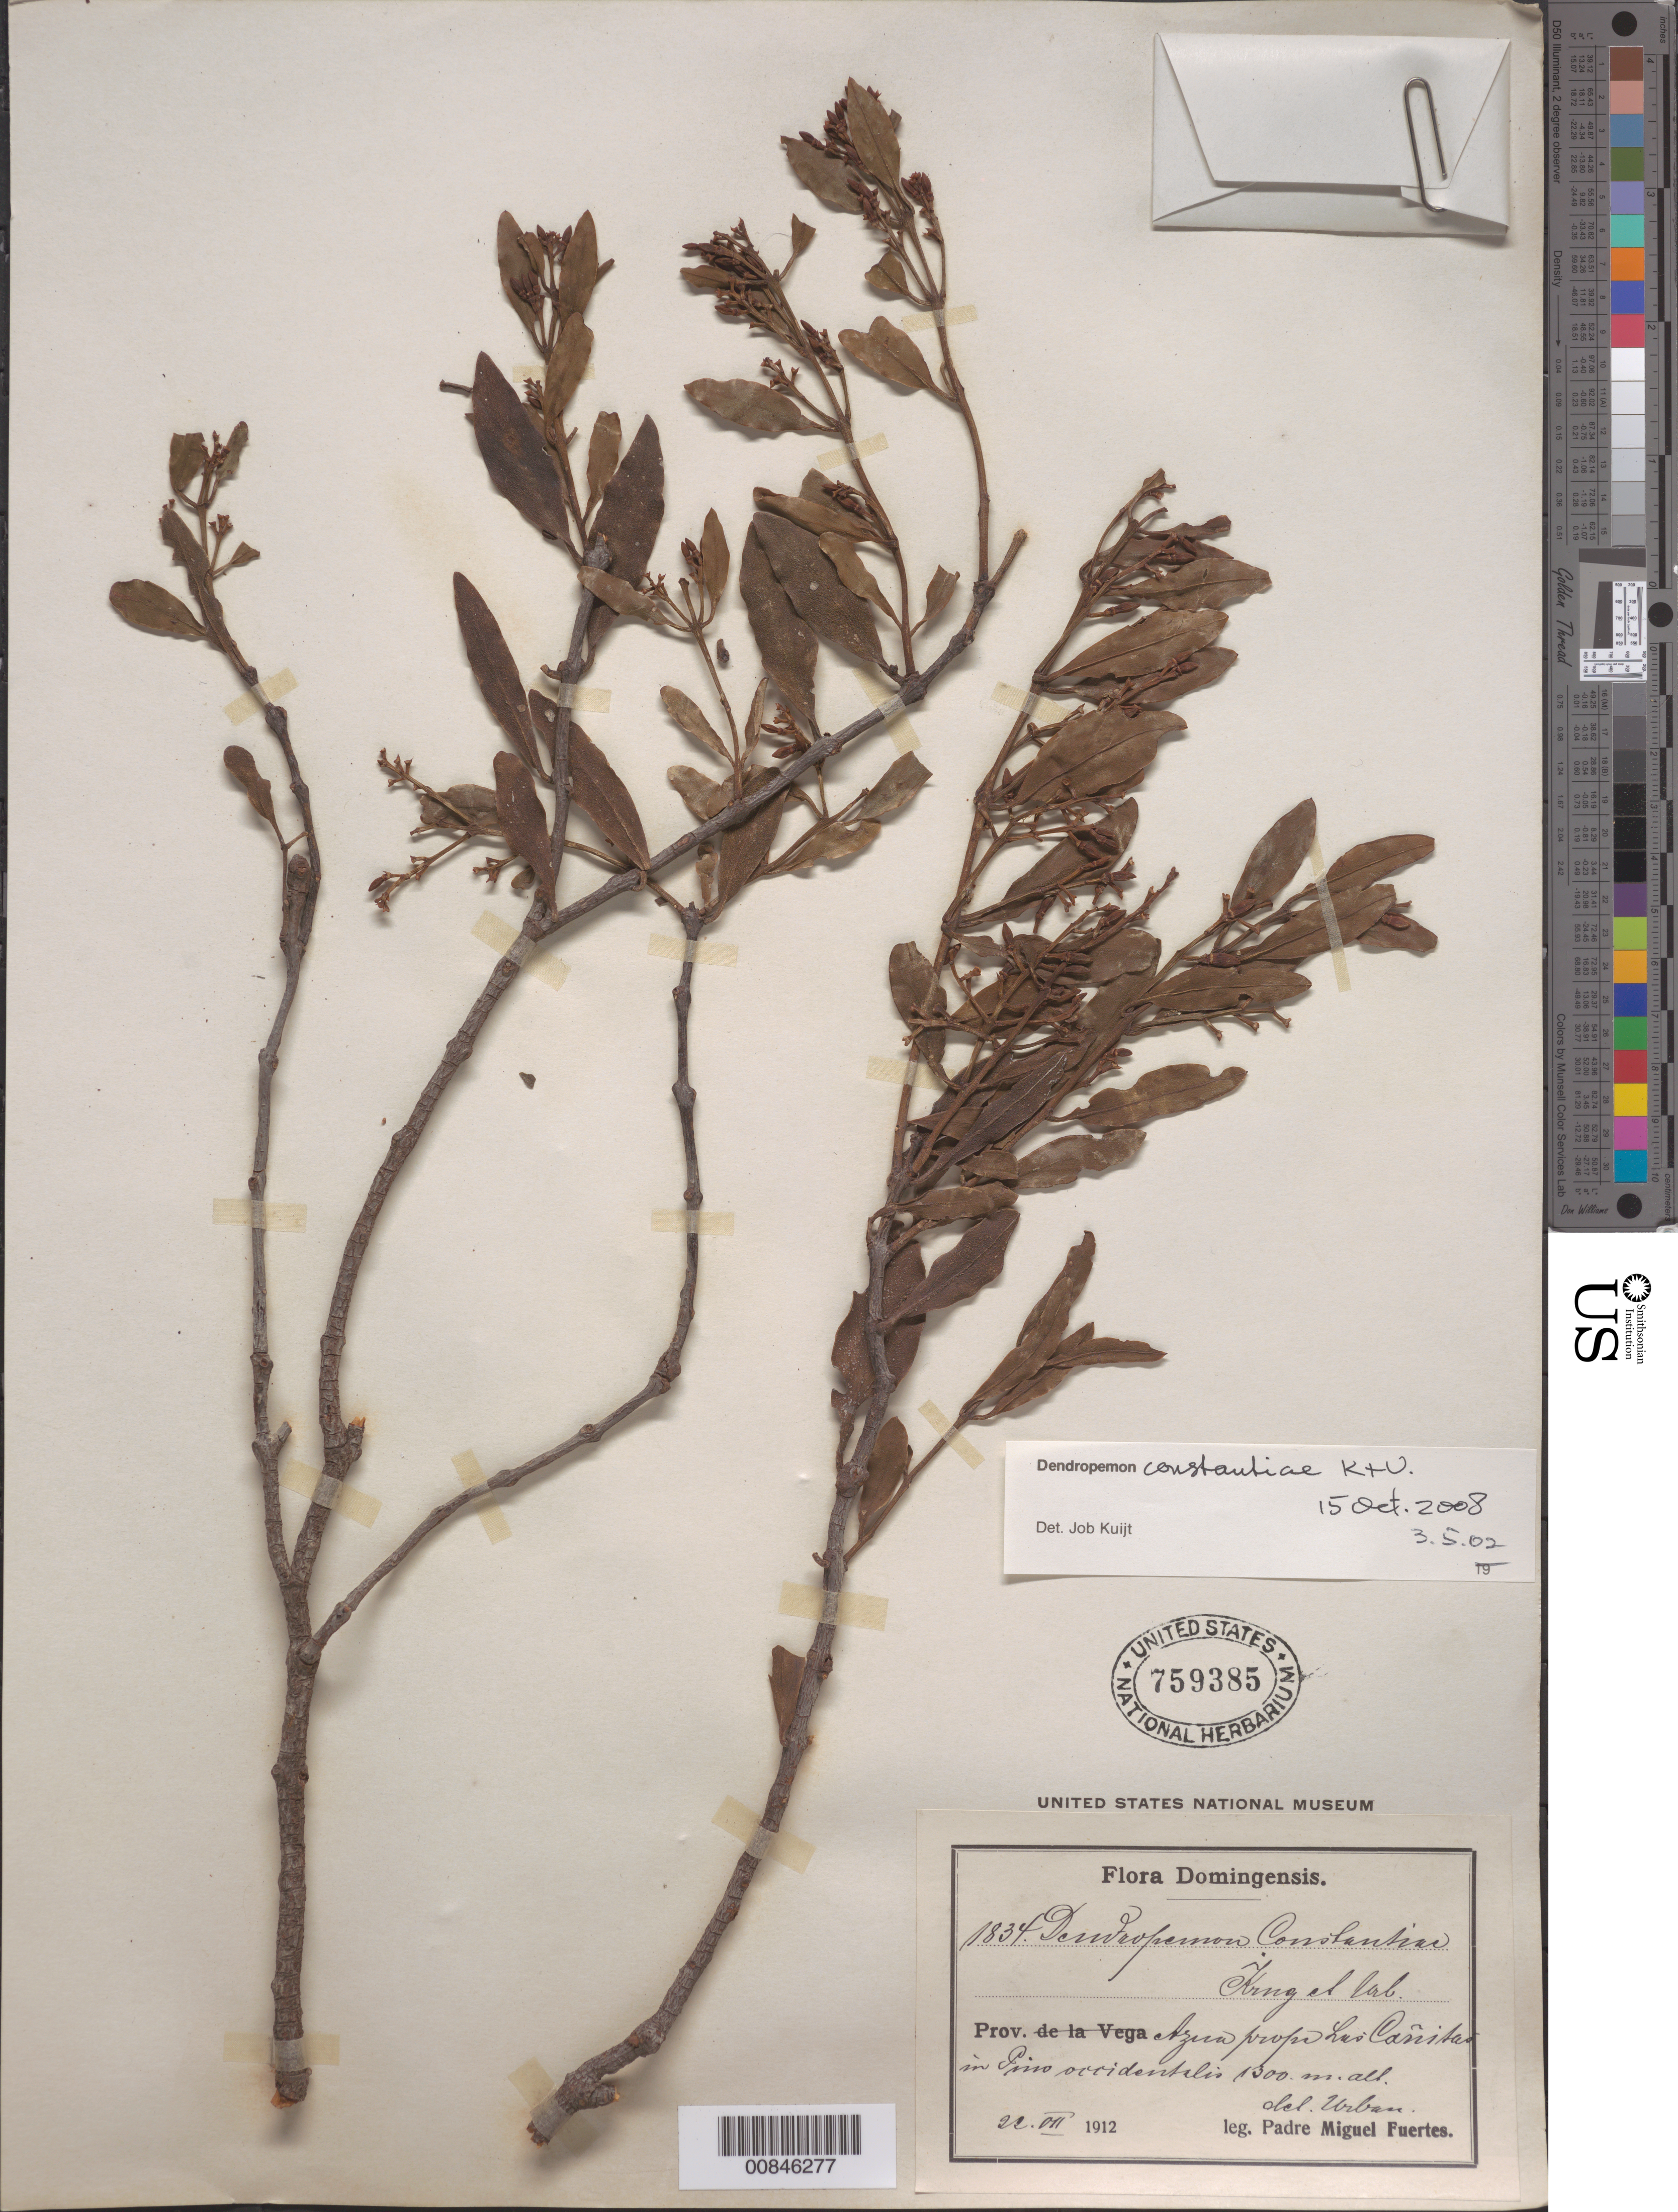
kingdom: Plantae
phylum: Tracheophyta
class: Magnoliopsida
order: Santalales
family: Loranthaceae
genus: Dendropemon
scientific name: Dendropemon constantiae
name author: Krug & Urb.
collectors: M. D. Fuertes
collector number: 1834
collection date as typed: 22 Jul 1912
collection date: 1912-07-22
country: Dominican Republic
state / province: Azua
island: Hispaniola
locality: Prope Las Cañitas.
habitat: In Pinus occidentalis.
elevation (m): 1300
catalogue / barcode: US 759385